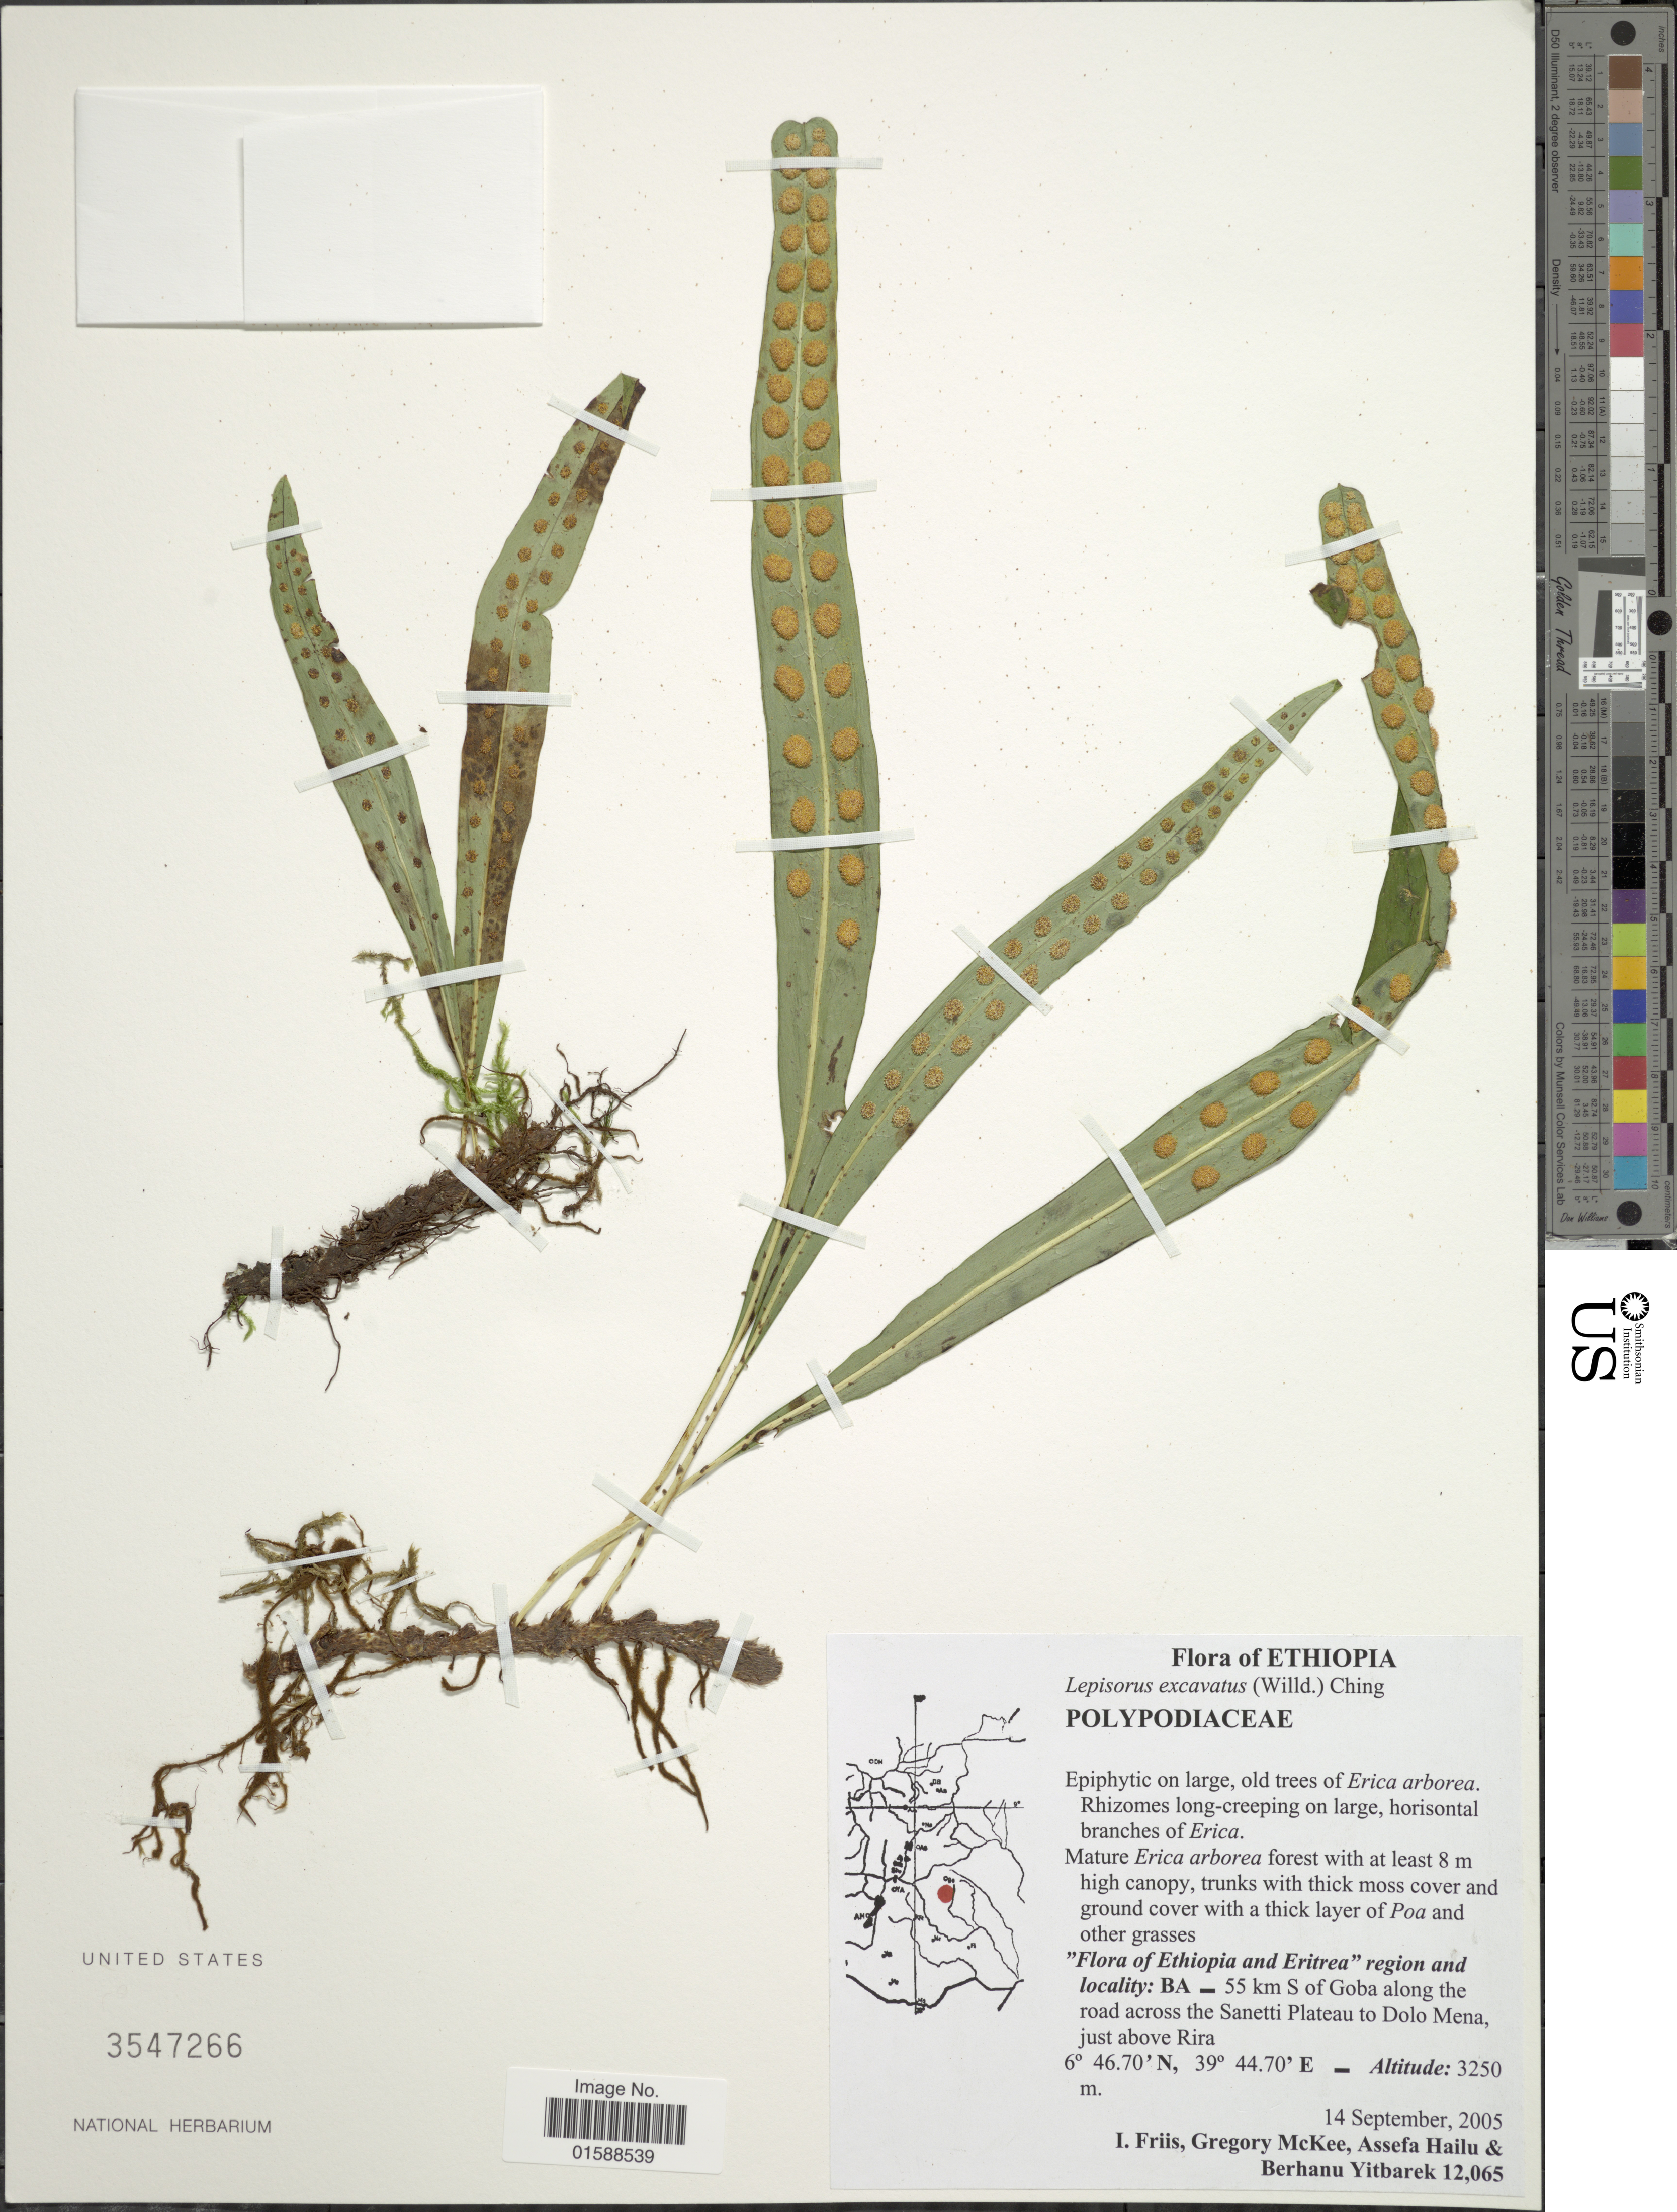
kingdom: Plantae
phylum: Tracheophyta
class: Polypodiopsida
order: Polypodiales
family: Polypodiaceae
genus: Lepisorus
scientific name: Lepisorus excavatus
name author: (Bory ex Willd.) Ching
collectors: I. Friis, G. S. McKee, A. Hailu & B. Yitbarek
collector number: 12065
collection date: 2005-09-14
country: Ethiopia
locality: Ethiopia. "Flora of Ethiopia and Eritrea" region and locality: BA _ 59 km S of Goba along the road across the Sanetti Plateau to Dolo Mena, just below Rira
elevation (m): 3250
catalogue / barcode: US 3547266